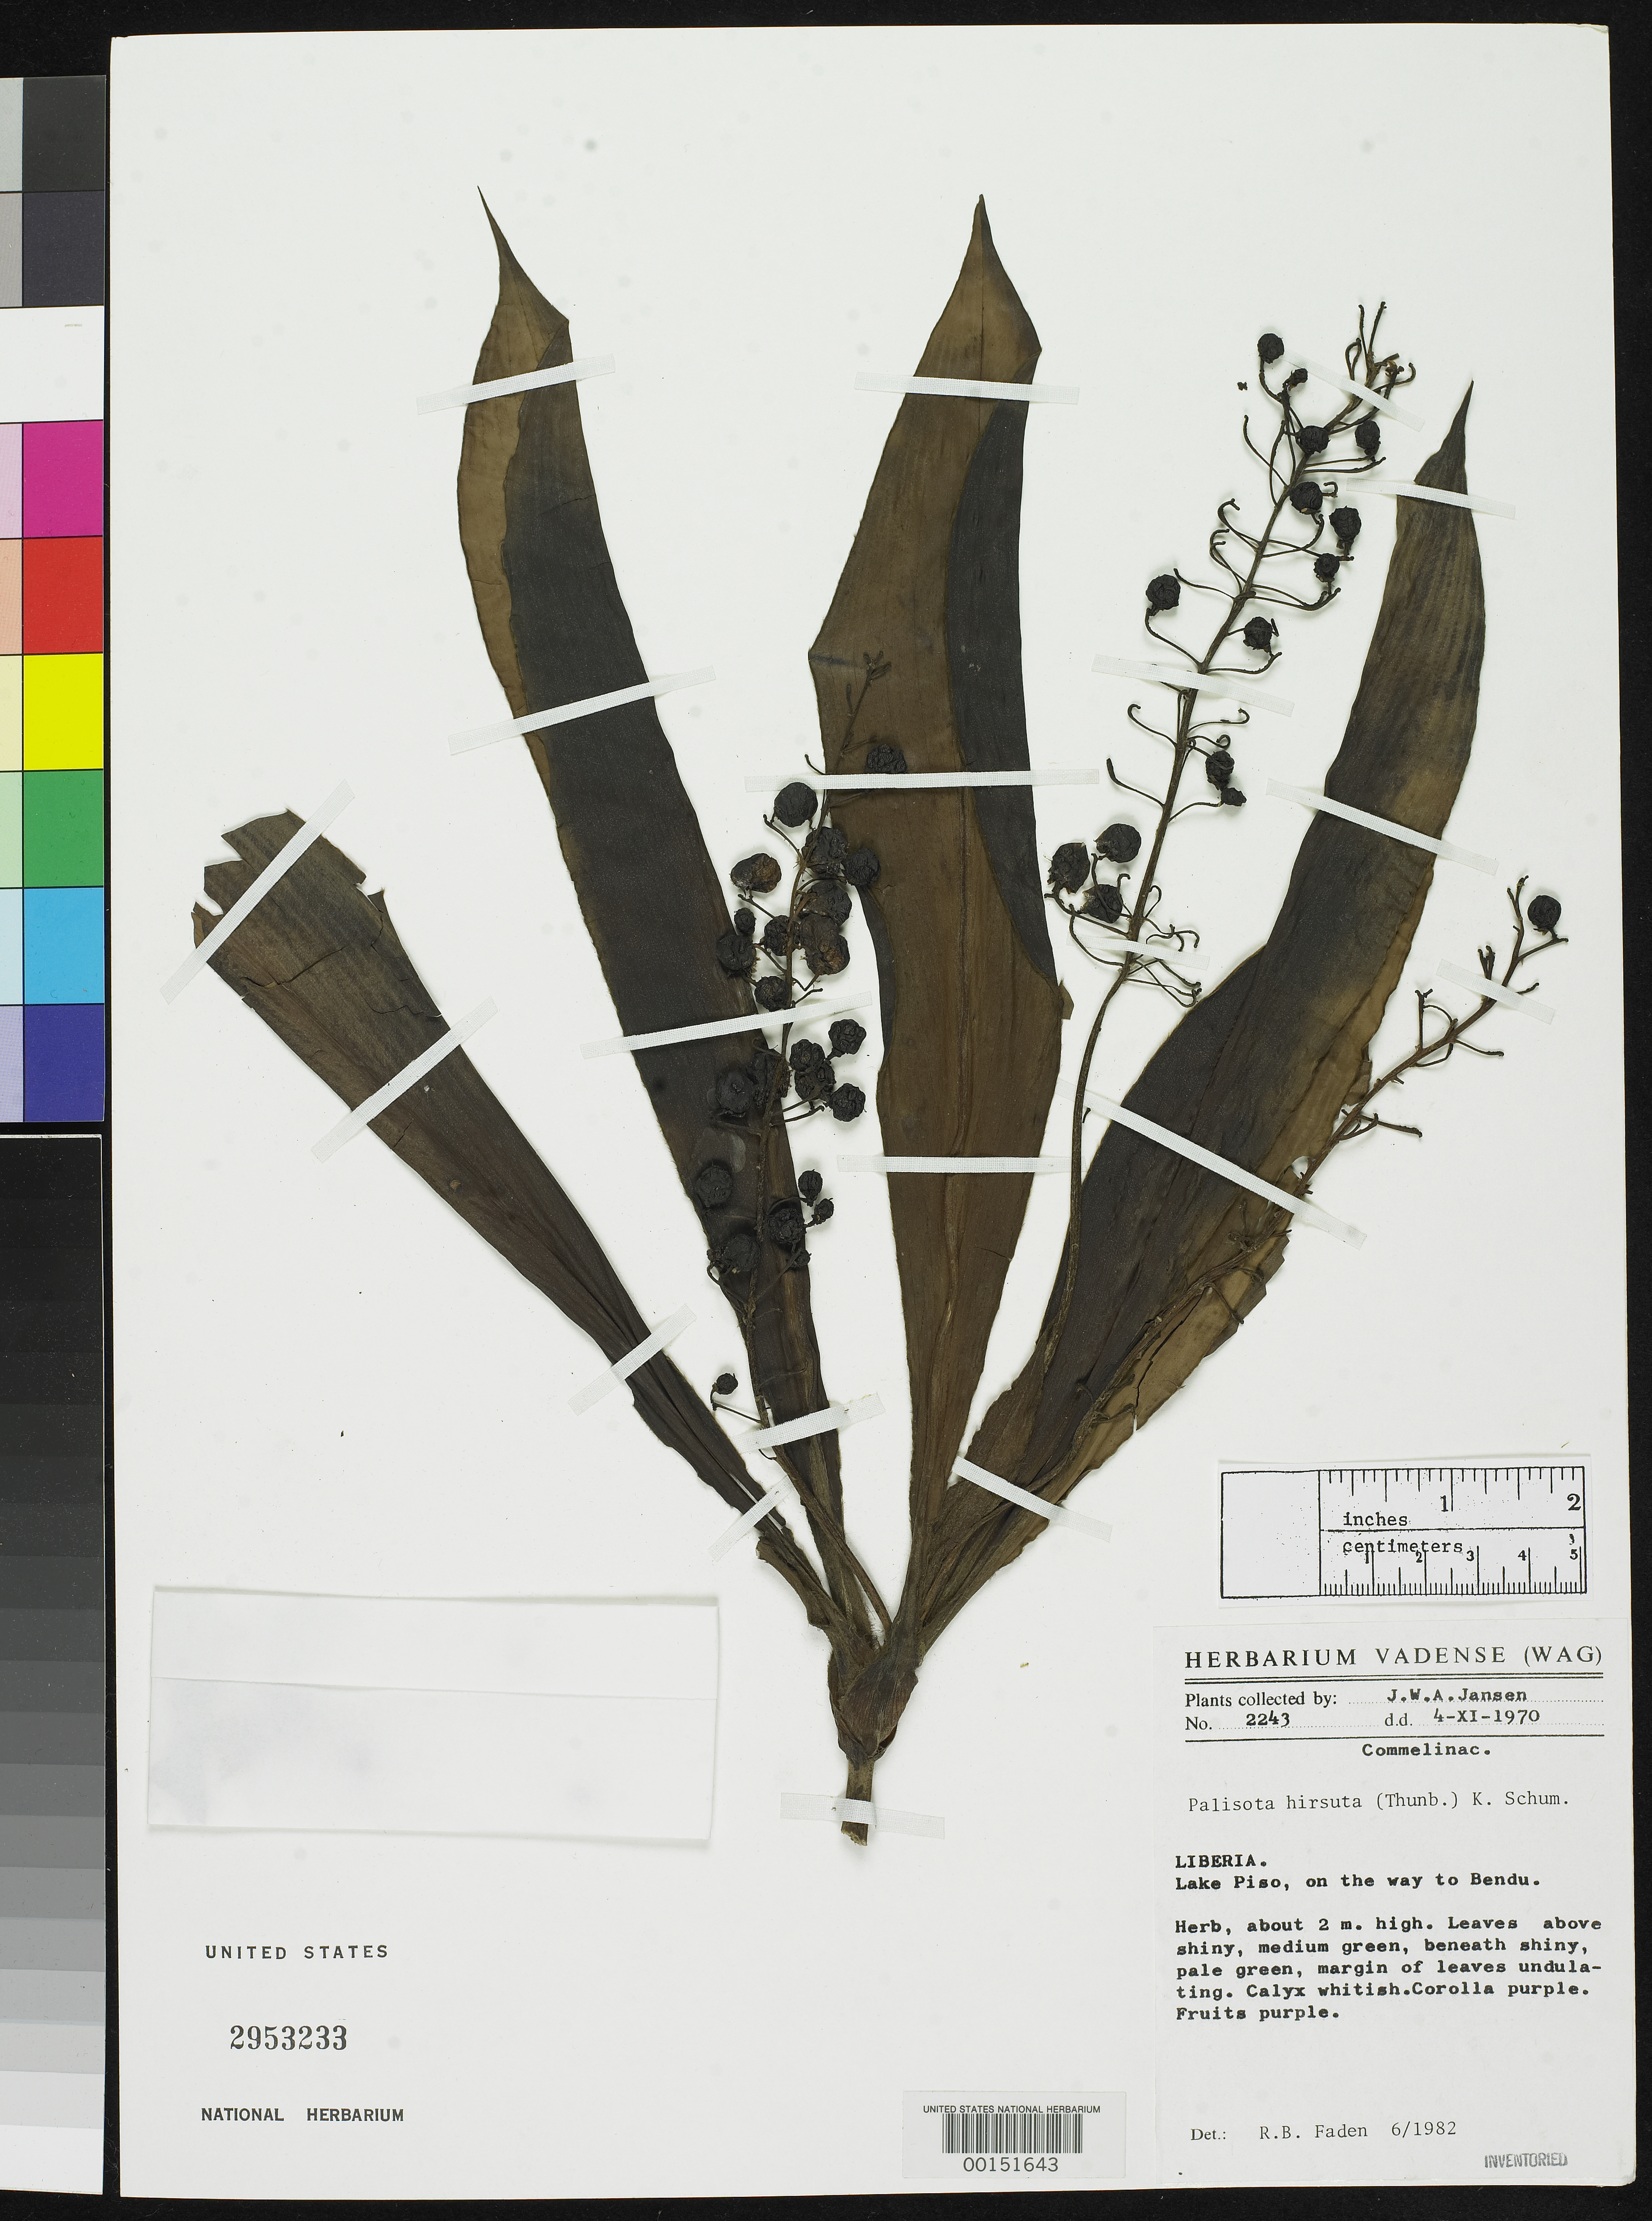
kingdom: Plantae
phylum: Tracheophyta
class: Liliopsida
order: Commelinales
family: Commelinaceae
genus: Palisota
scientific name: Palisota hirsuta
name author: (Thunb.) K. Schum.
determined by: Faden, Robert B., (US), Smithsonian Institution - National Museum of Natural History (UNITED STATES)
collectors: J. Jansen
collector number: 2243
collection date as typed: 04 Nov 1970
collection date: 1970-11-04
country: Liberia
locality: Lake piso, on way to bendu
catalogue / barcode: US 2953233